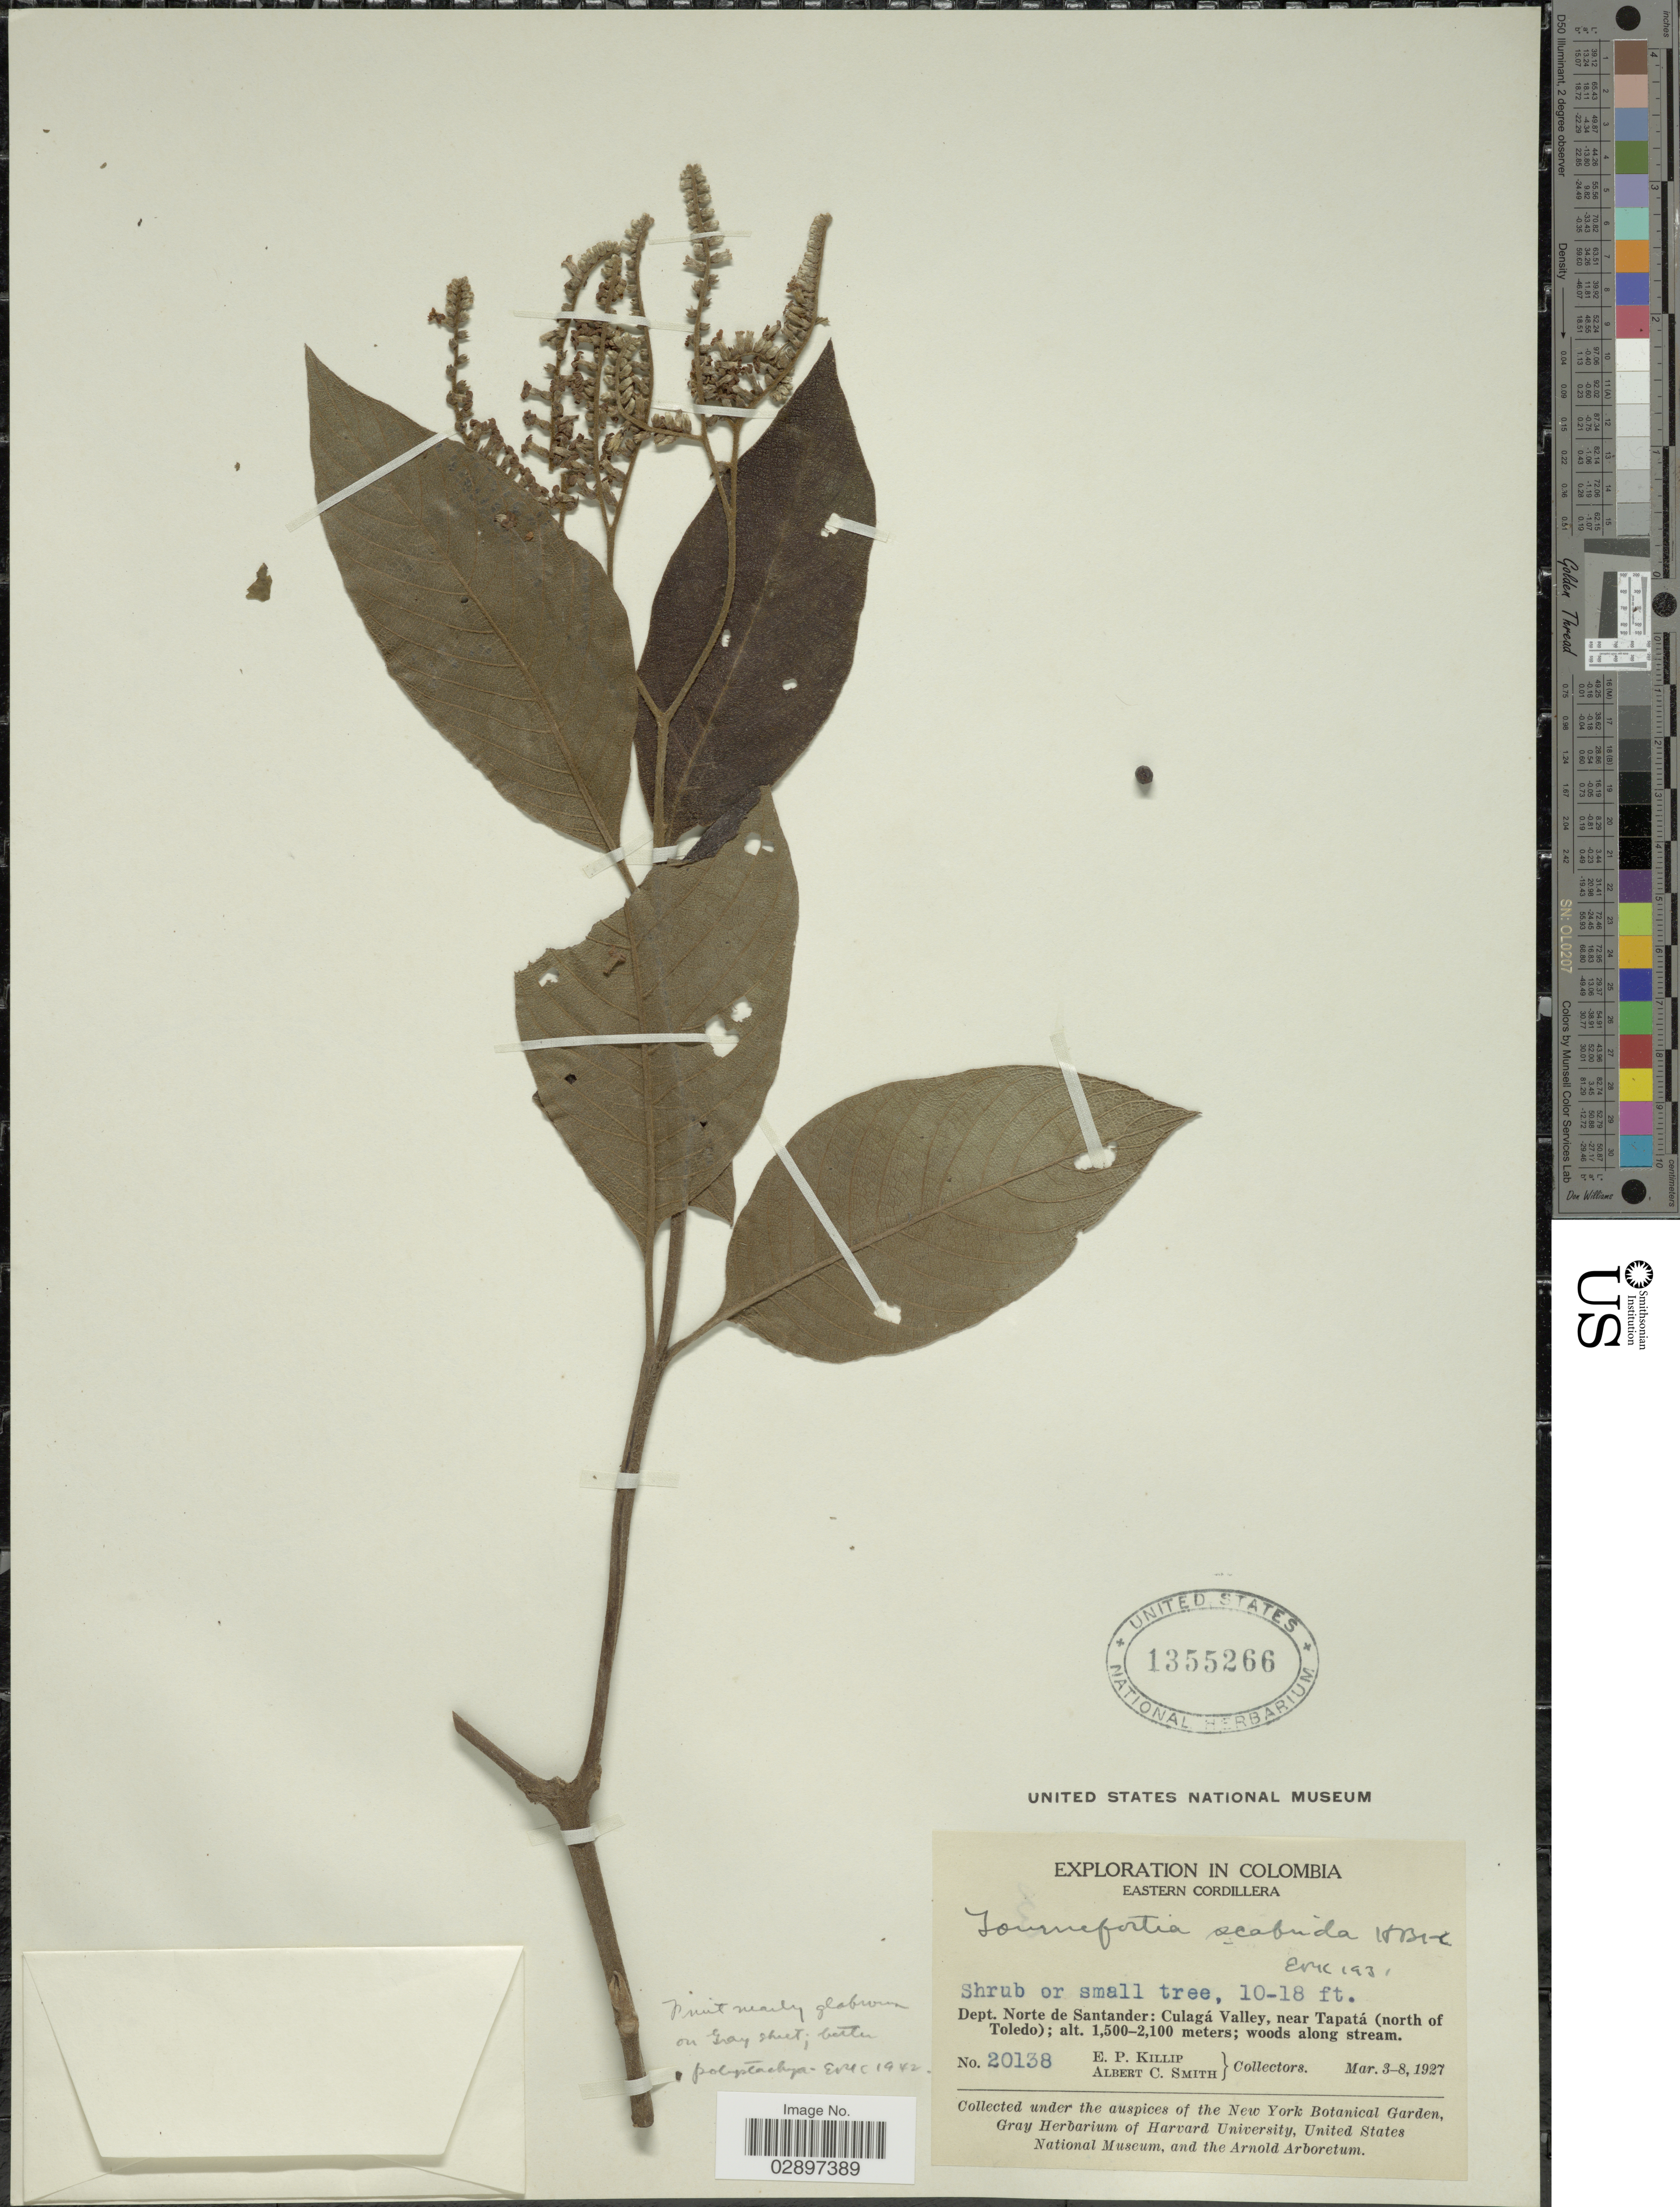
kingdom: Plantae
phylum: Tracheophyta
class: Magnoliopsida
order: Boraginales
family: Heliotropiaceae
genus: Tournefortia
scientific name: Tournefortia polystachya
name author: Ruiz & Pav.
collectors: E. P. Killip & A. C. Smith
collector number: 20138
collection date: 1927-03-03/1927-03-08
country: Colombia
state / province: Norte de Santander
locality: Dept. Norte de Santander: Culagá Valley, near Tapatá (north of Toledo). Eastern Cordillera.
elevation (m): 1500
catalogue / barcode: US 1355266